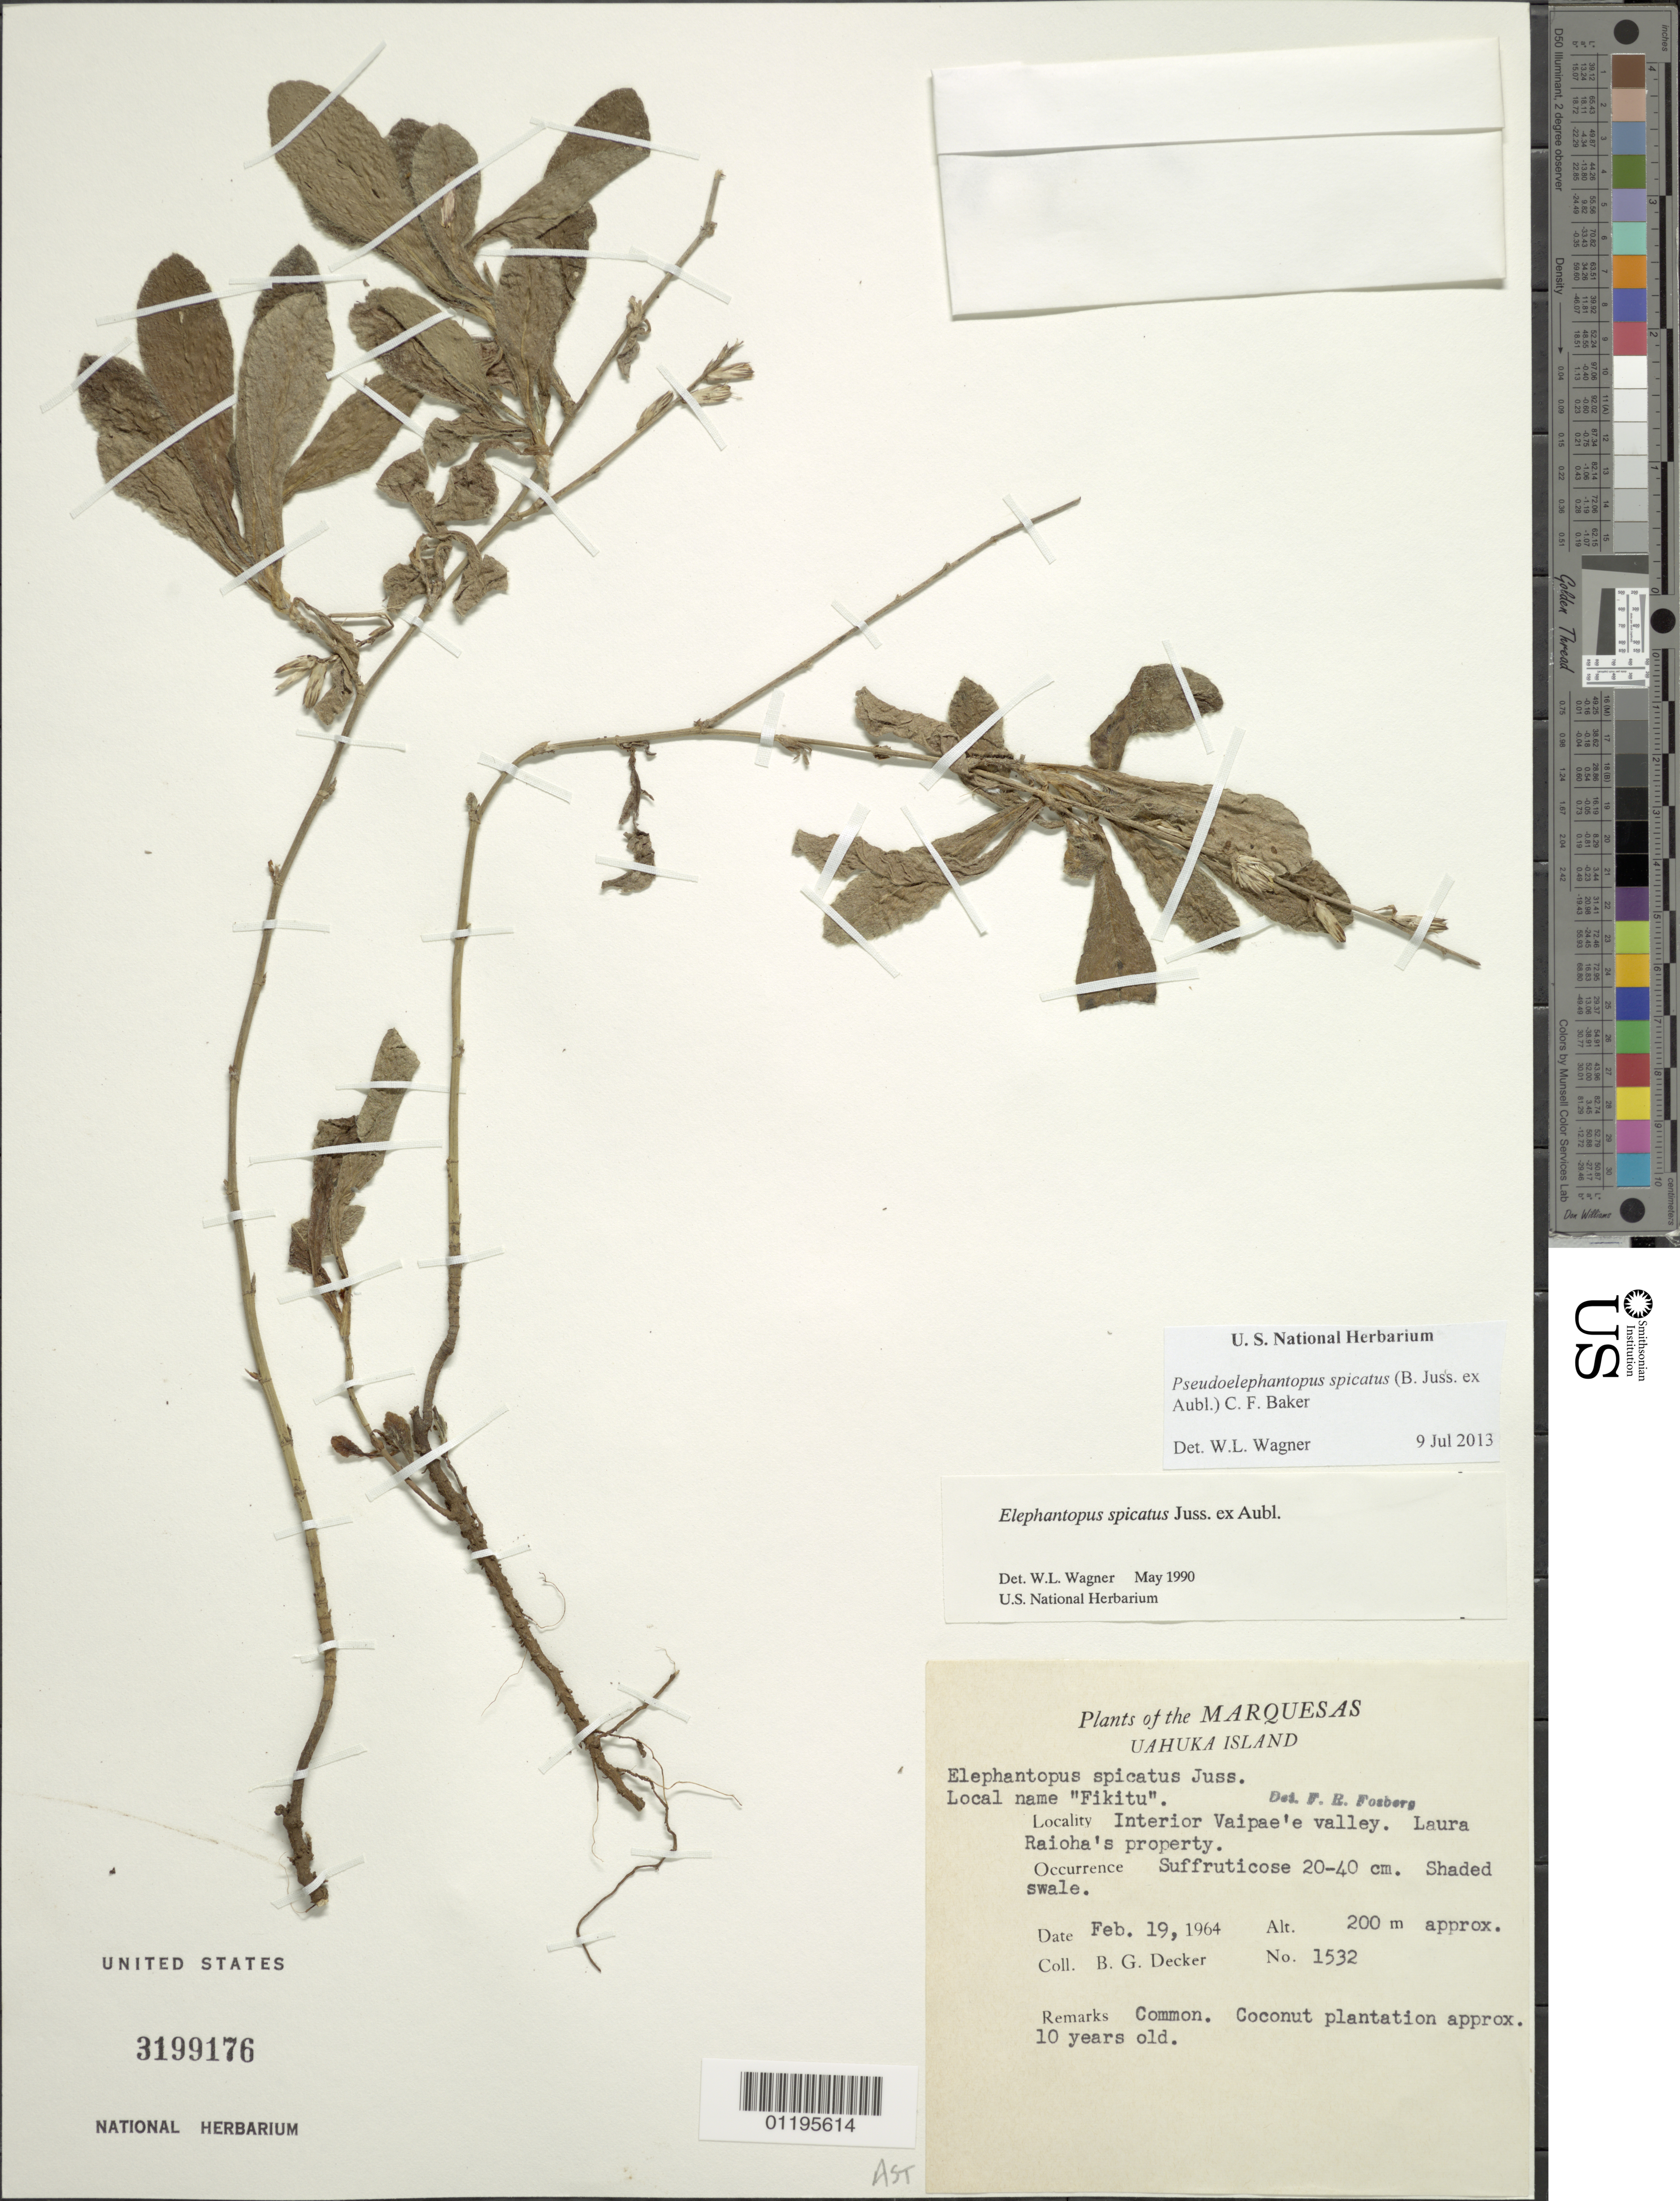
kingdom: Plantae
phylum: Tracheophyta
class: Magnoliopsida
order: Asterales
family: Asteraceae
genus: Pseudelephantopus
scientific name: Pseudelephantopus spicatus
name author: (Juss. ex Aubl.) C.F. Baker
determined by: Wagner, W. L., (BOT), Smithsonian Institution - National Museum of Natural History (UNITED STATES)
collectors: B. G. Decker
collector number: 1532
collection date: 1963-02-19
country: French Polynesia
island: Hiva Oa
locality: interior Vaipae'e Valley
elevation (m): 200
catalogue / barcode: US 3199176